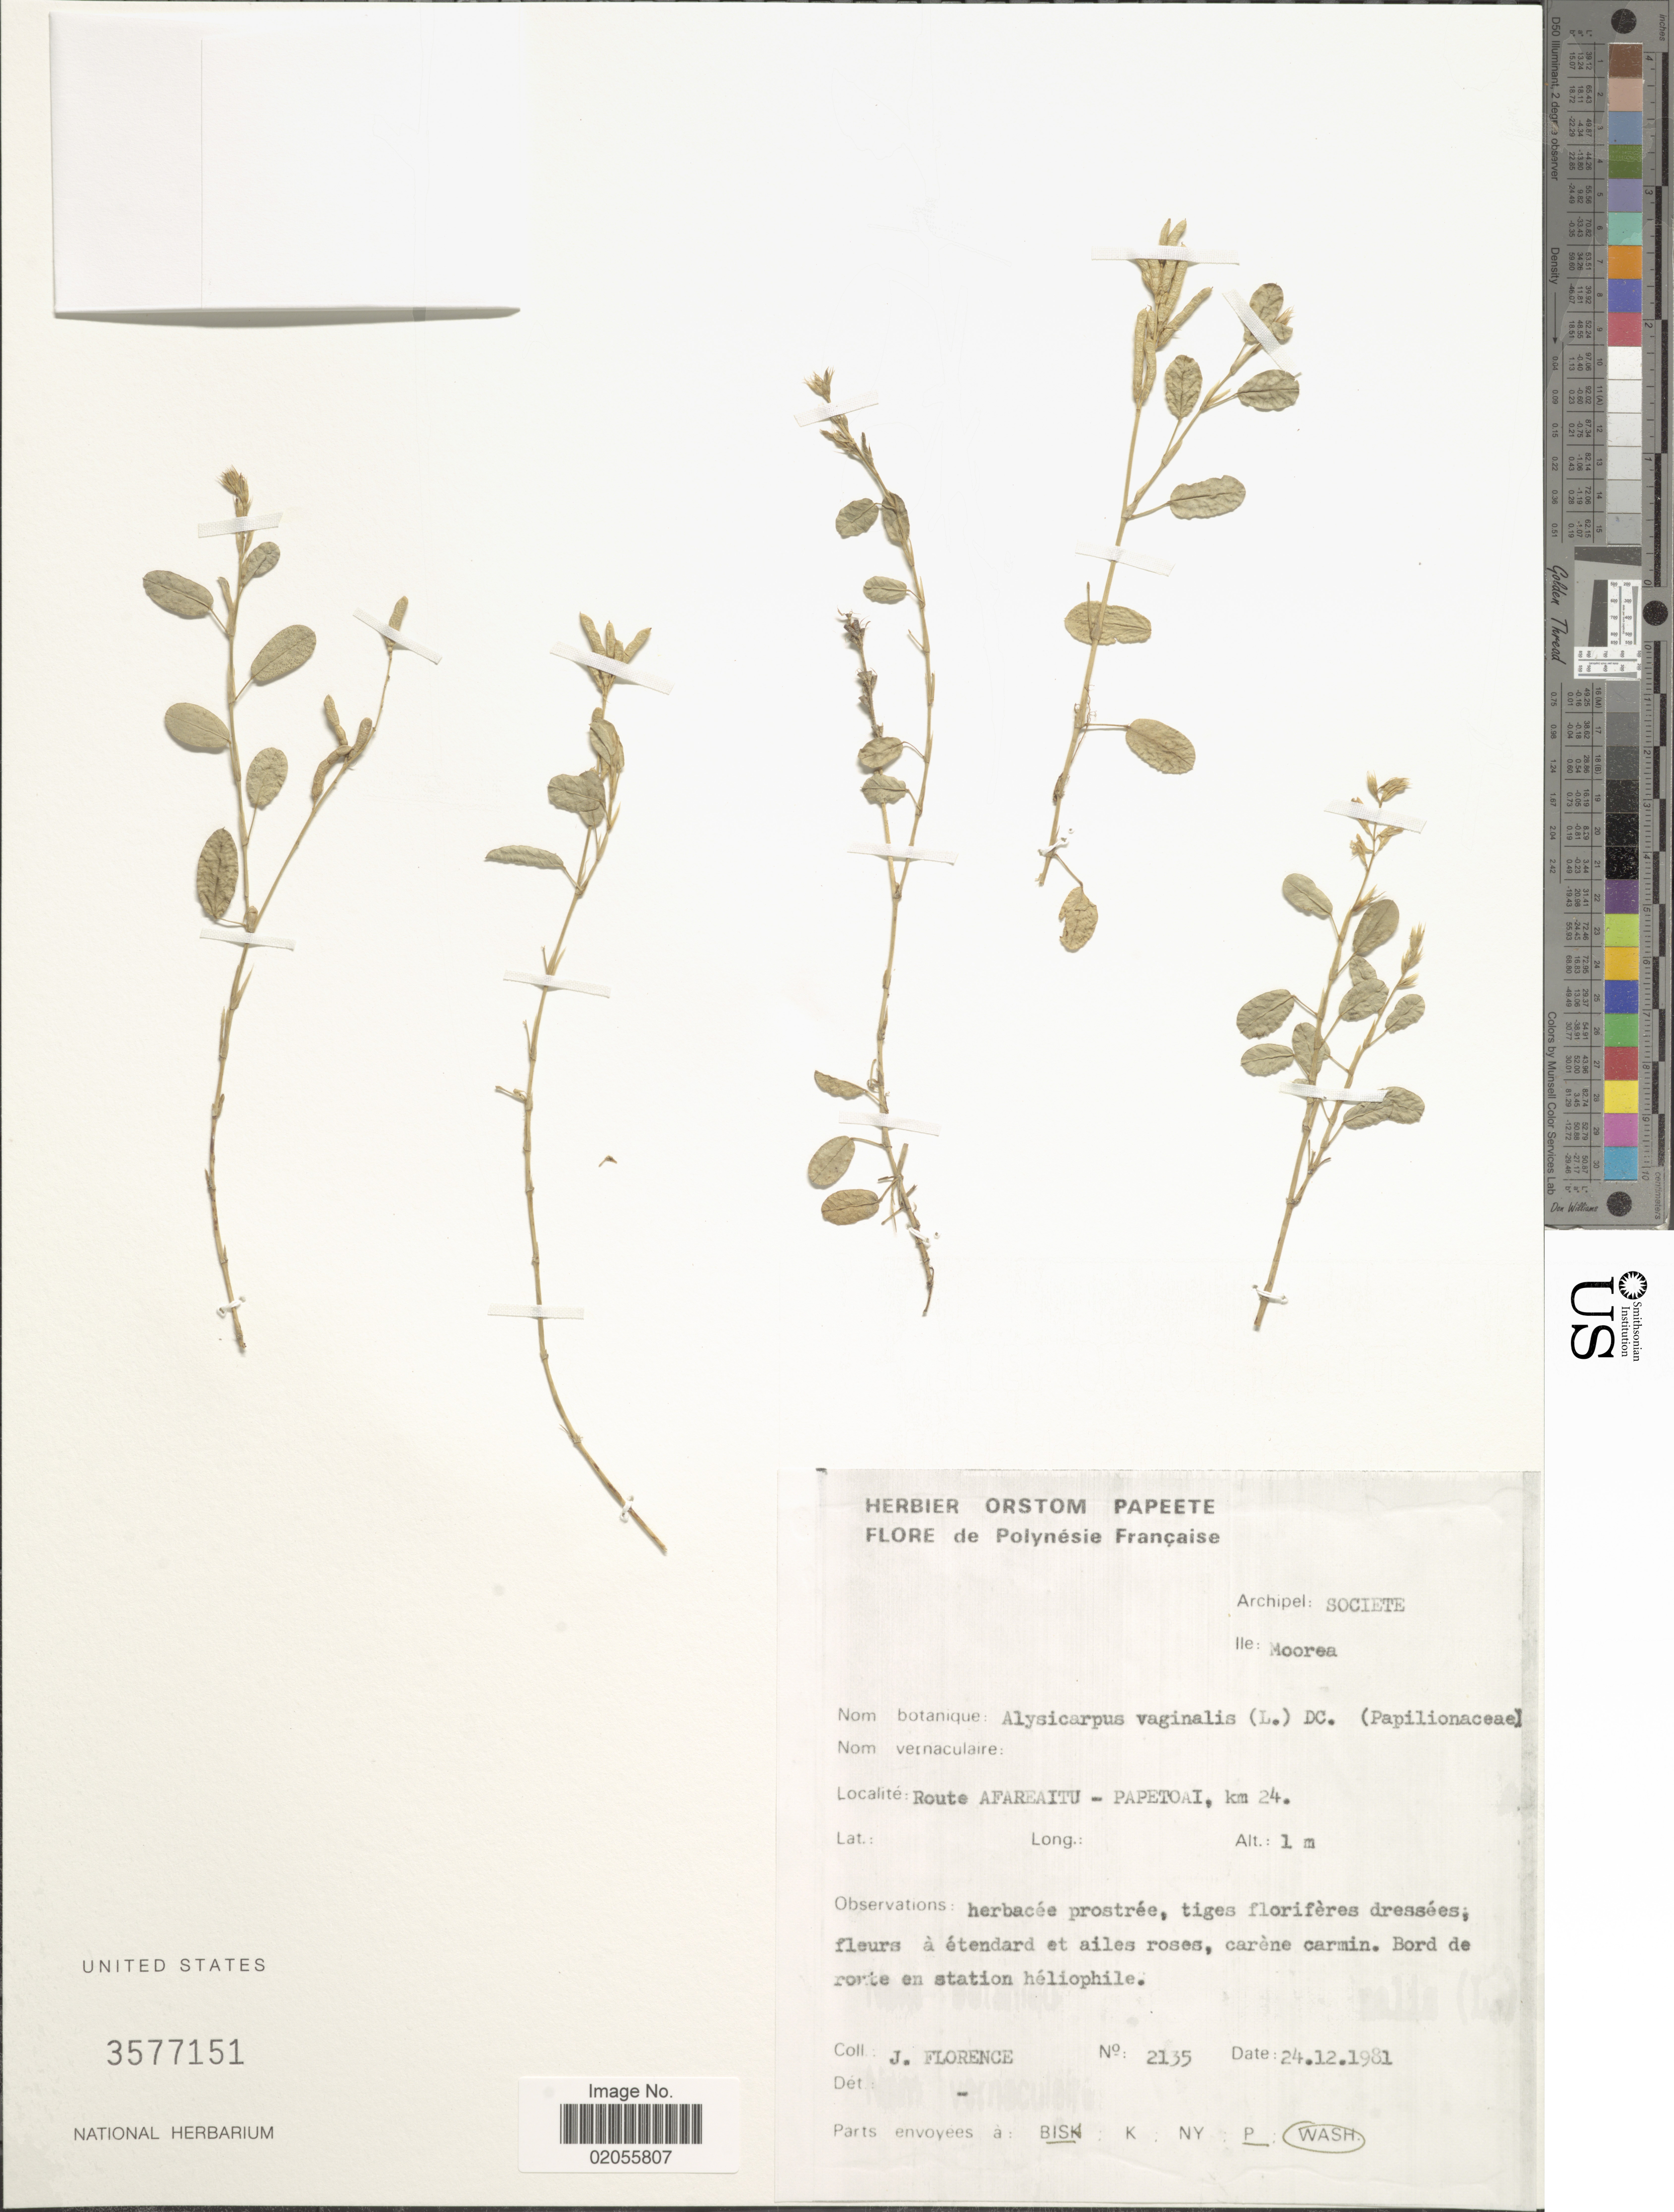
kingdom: Plantae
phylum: Tracheophyta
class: Magnoliopsida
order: Fabales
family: Fabaceae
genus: Alysicarpus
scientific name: Alysicarpus vaginalis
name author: (L.) DC.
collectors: J. Florence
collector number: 2135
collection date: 1981-12-24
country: French Polynesia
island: Moorea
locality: Archipel: Societe, Ile Moorea. Route Afareaitu - Papetoai, km 24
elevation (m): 1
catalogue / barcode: US 3577151